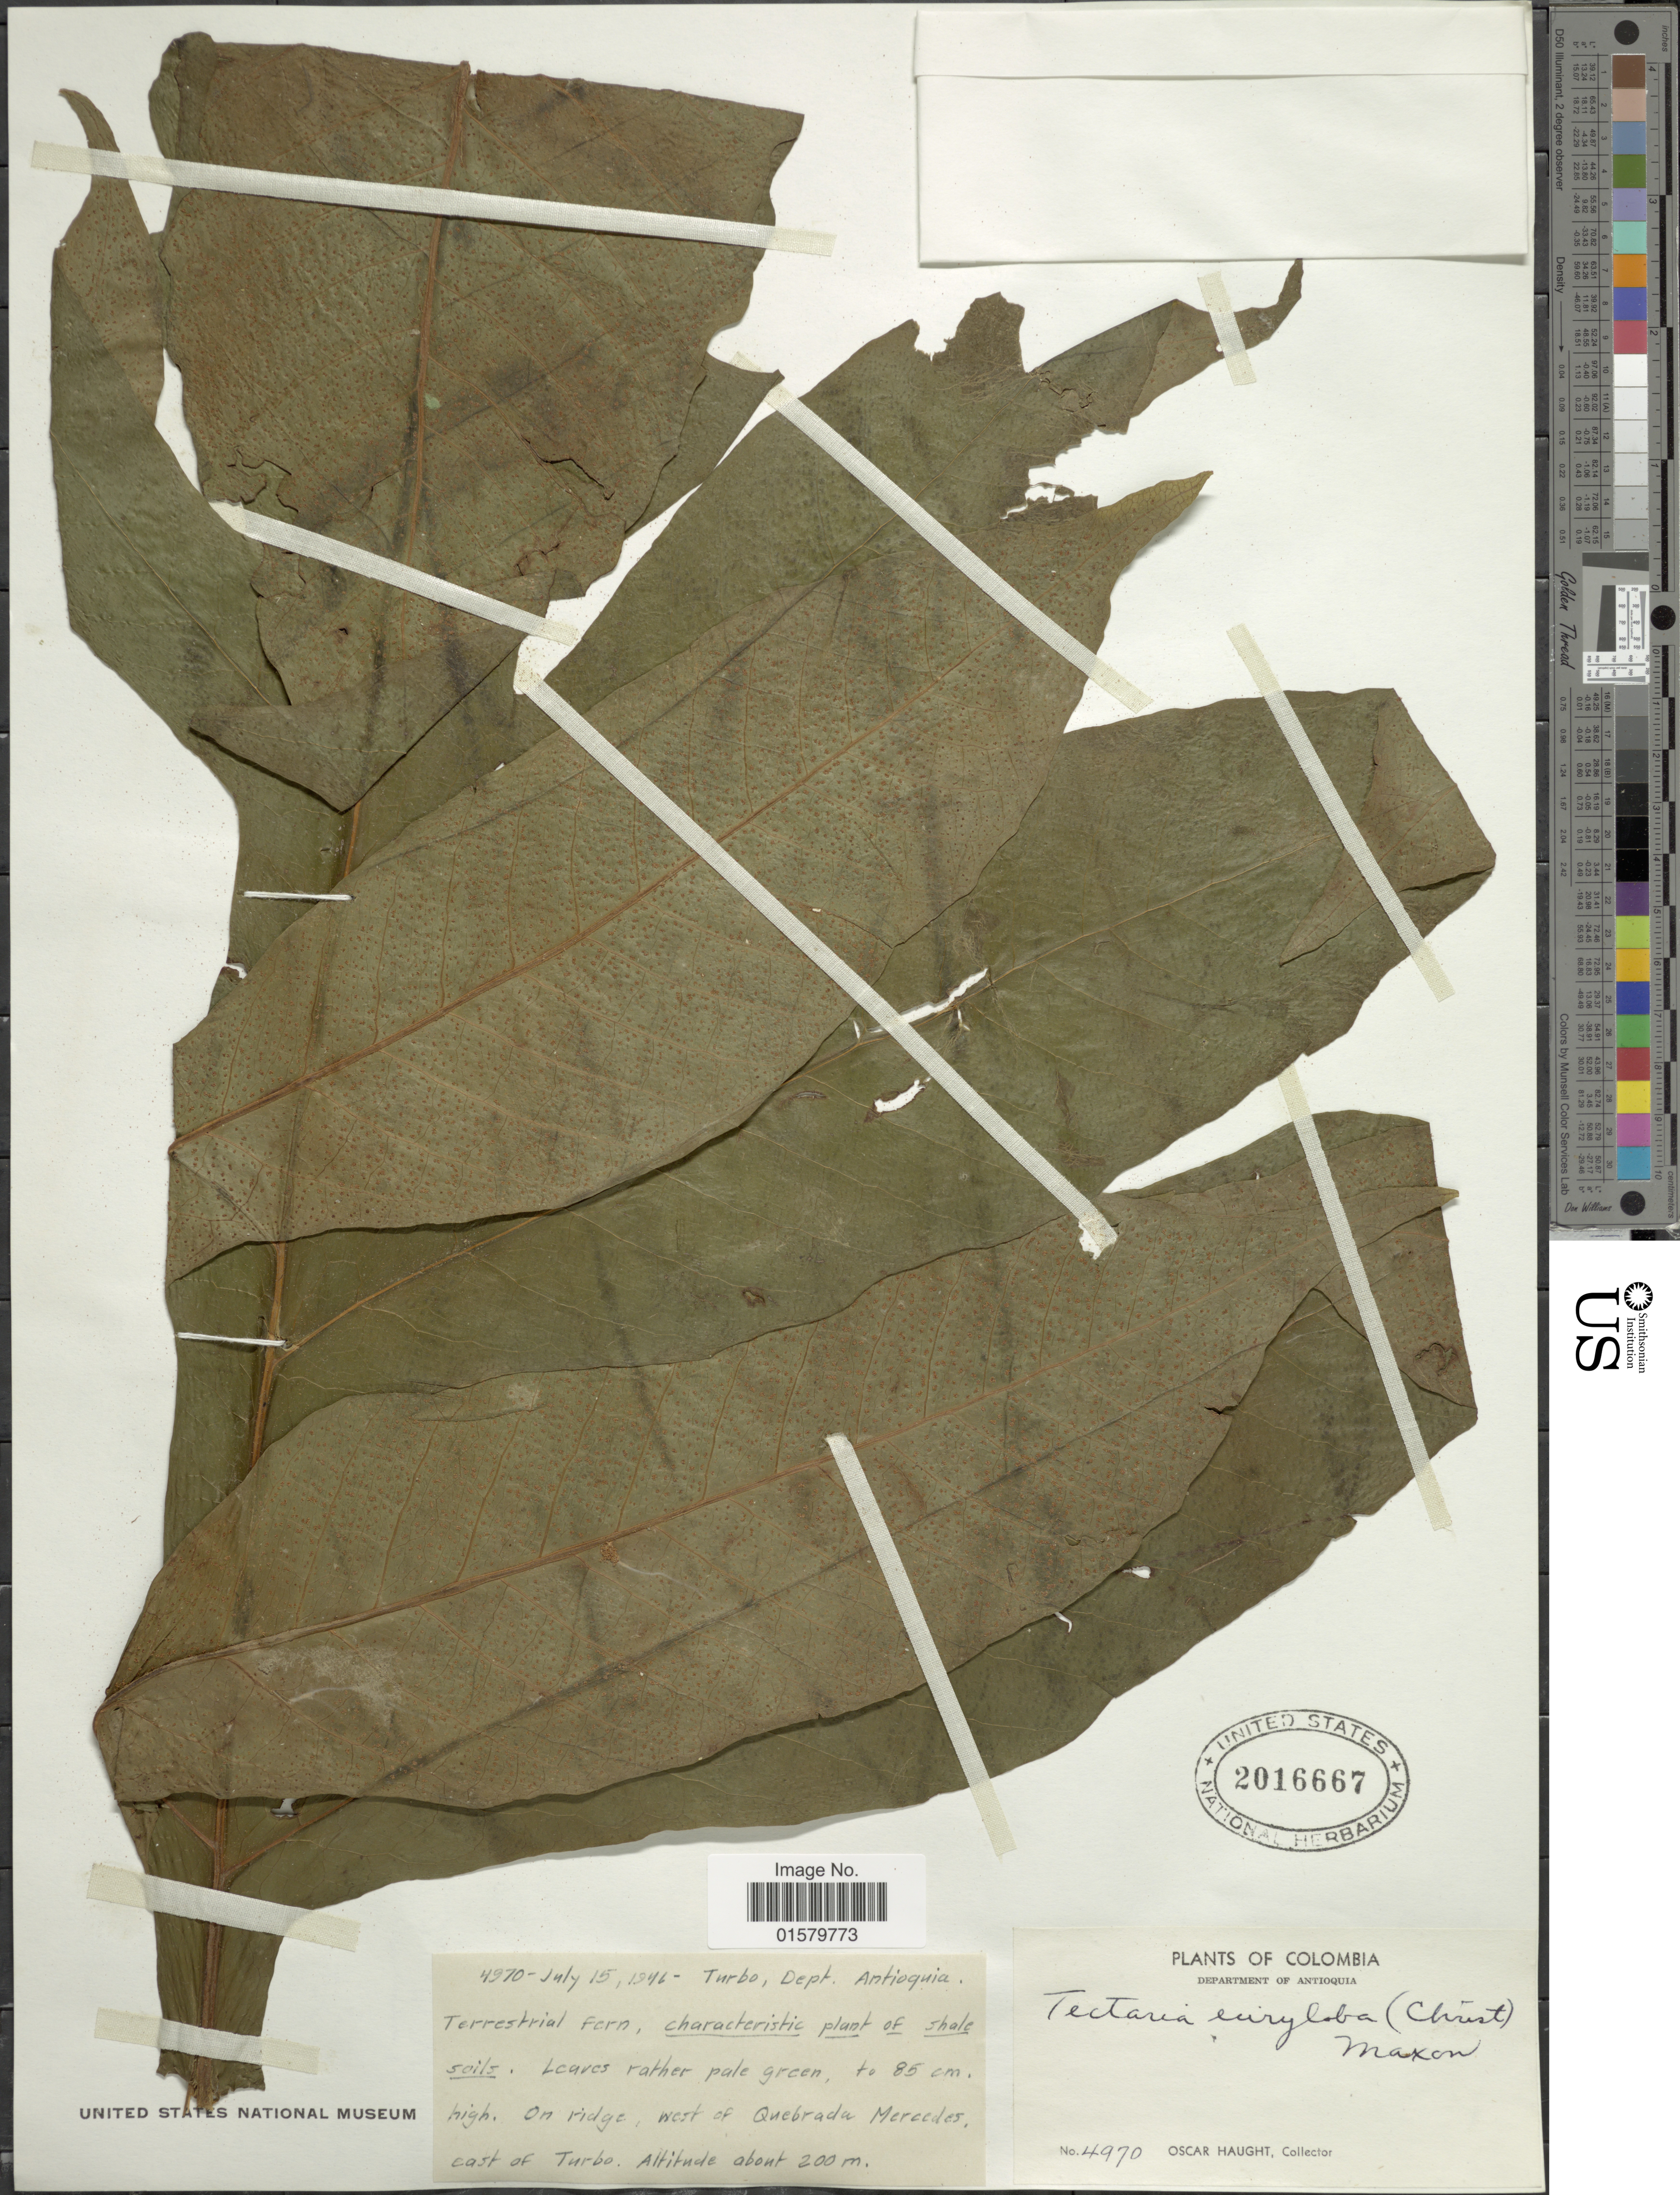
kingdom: Plantae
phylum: Tracheophyta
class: Polypodiopsida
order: Polypodiales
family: Tectariaceae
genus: Tectaria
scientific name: Tectaria nicotianifolia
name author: (Baker) C. Chr.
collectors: O. L. Haught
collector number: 4970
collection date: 1946-07-15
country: Colombia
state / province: Antioquia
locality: On ridge, west of Quebrada Mercedes, cast of Turbo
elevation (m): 200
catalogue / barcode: US 2016667